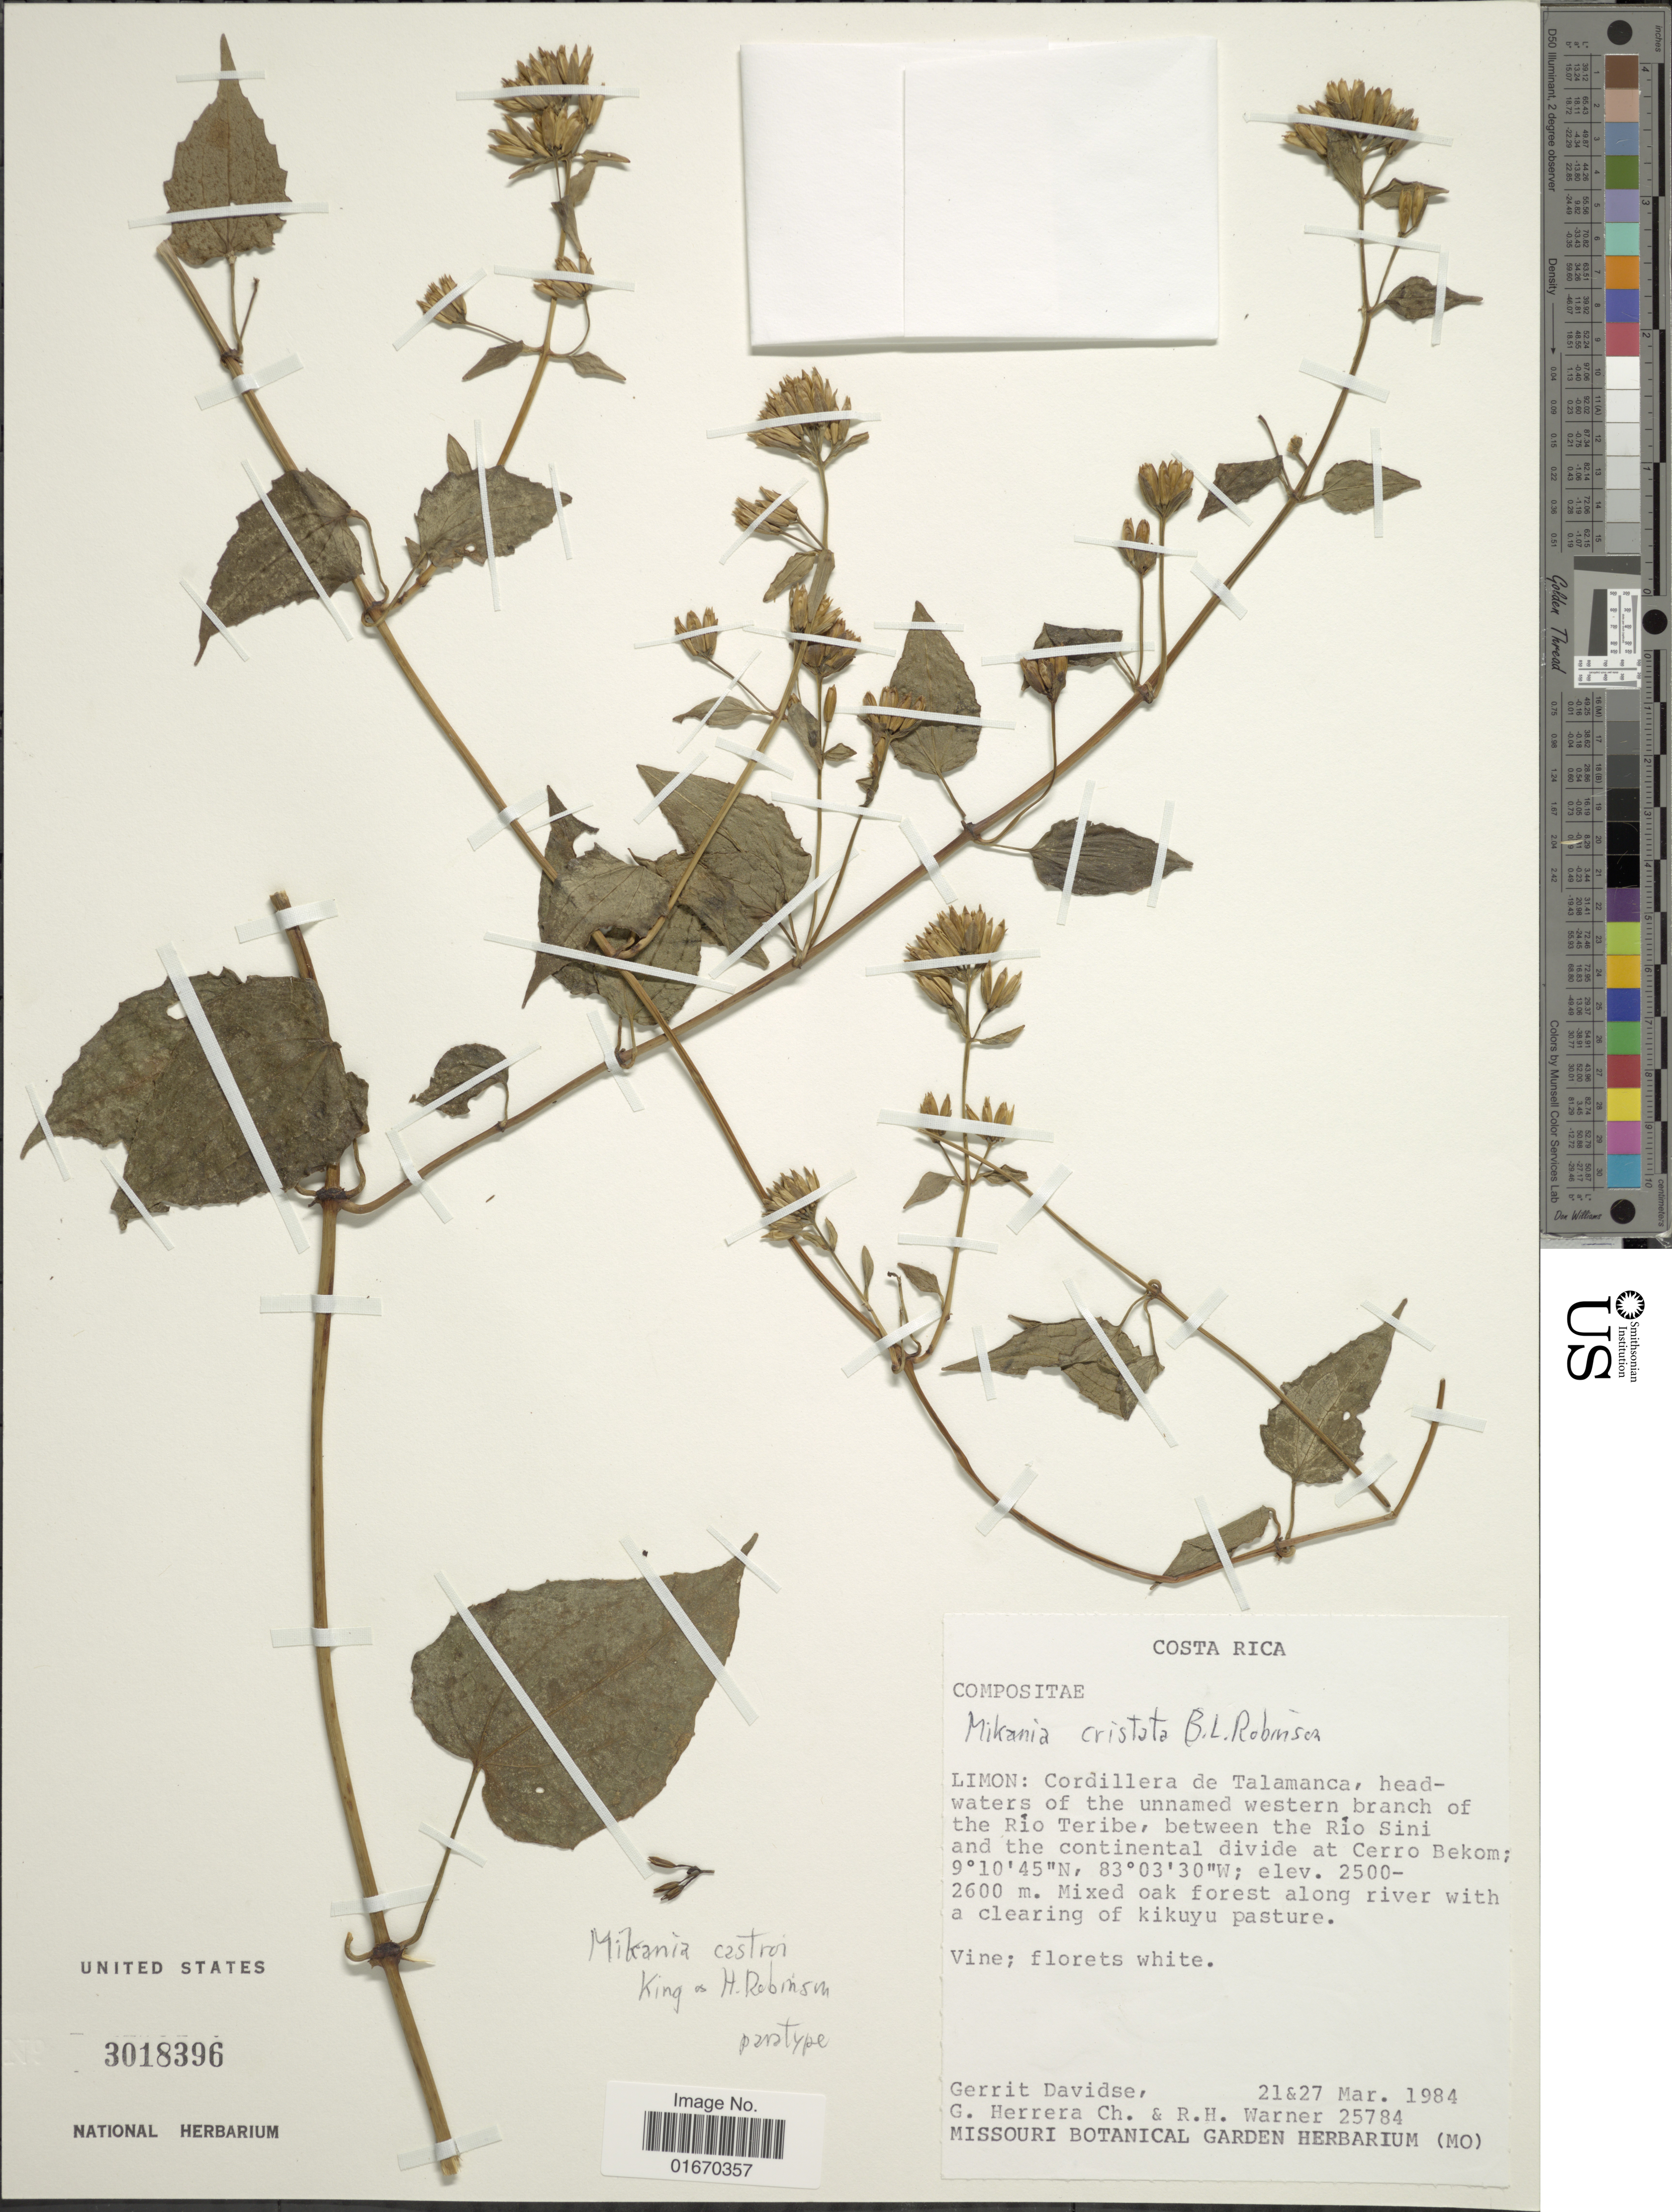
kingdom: Plantae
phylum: Tracheophyta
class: Magnoliopsida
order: Asterales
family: Asteraceae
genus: Mikania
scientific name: Mikania castroi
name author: R.M. King & H. Rob.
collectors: G. Davidse, G. Herrera Ch. & R. H. Warner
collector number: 25784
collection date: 1984-03-21/1984-03-27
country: Costa Rica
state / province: Limón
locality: Cordillera de Talamanca, headwaters of the unnamed western branch of the Rio Teribe, between the Rio Sini and the continental divide at Cerro Bekom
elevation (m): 2500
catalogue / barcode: US 3018396